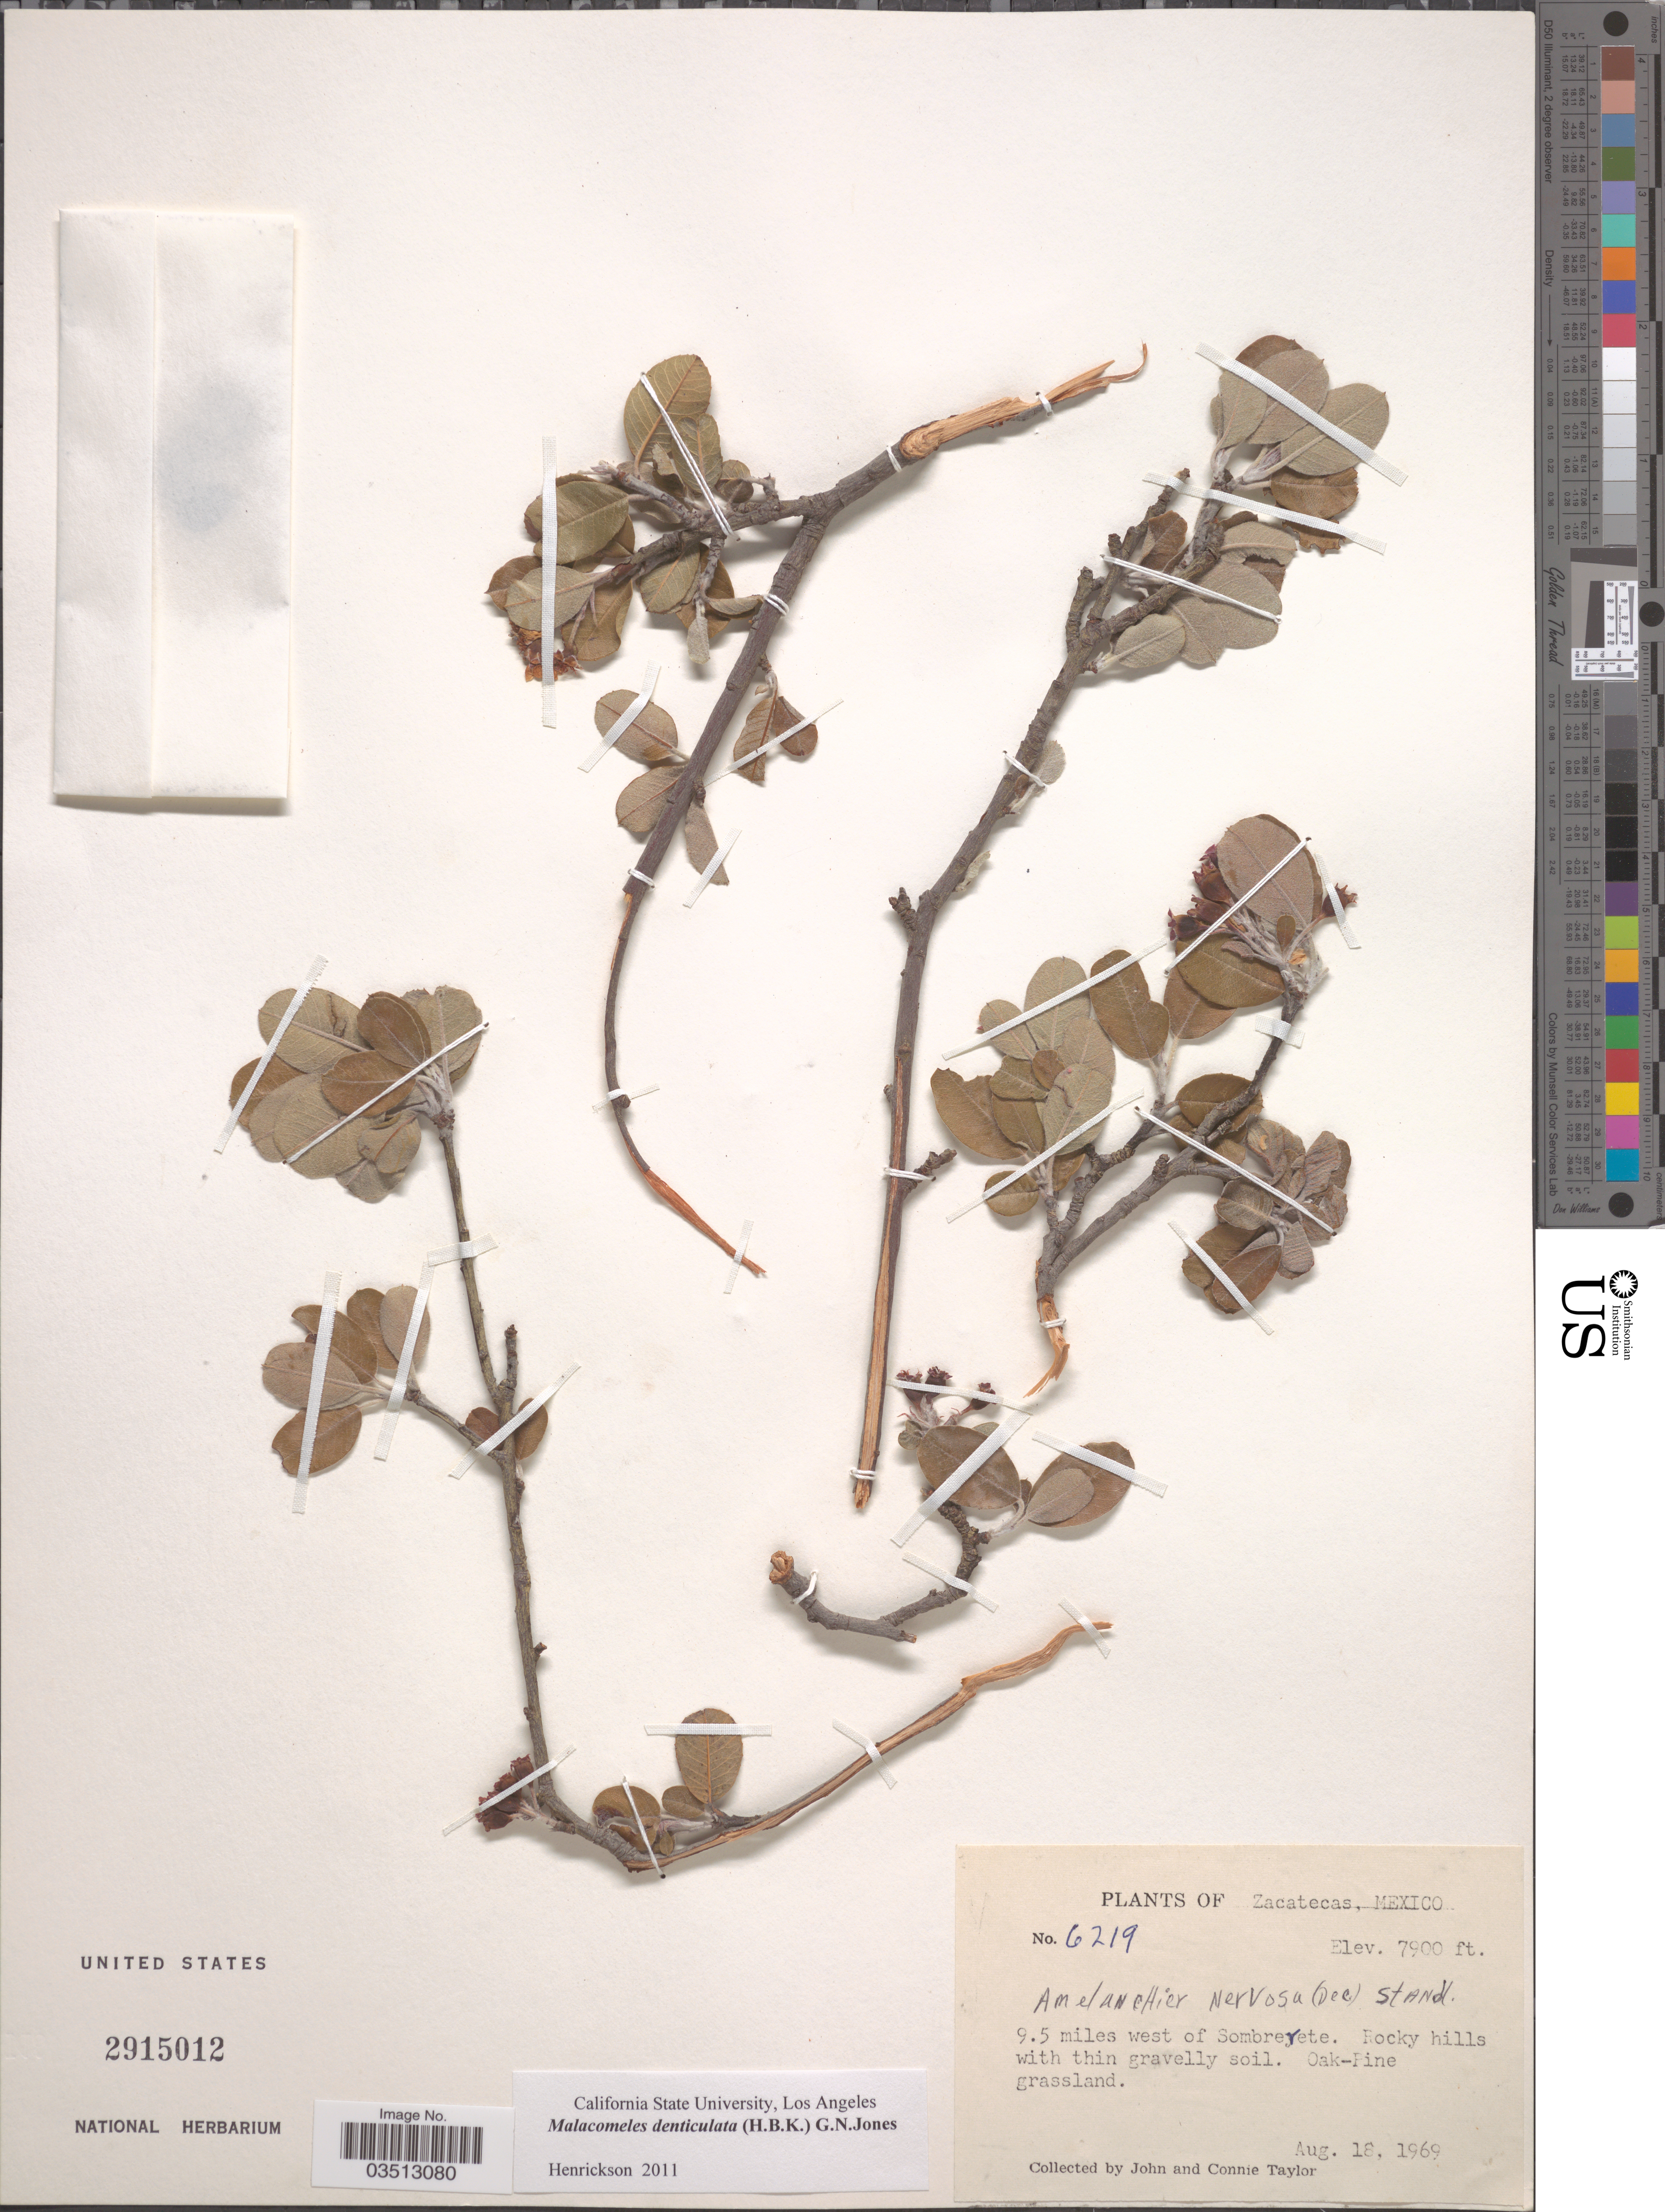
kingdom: Plantae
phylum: Tracheophyta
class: Magnoliopsida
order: Rosales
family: Rosaceae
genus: Malacomeles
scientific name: Malacomeles denticulata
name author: (Kunth) G.N. Jones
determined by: Henrickson, James, (CSLA), California State University at Los Angeles (UNITED STATES)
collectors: J. Taylor & C. Taylor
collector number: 6219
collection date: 1969-08-18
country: Mexico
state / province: Zacatecas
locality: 9.5 miles west of Sombrerete.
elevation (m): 2408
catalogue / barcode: US 2915012